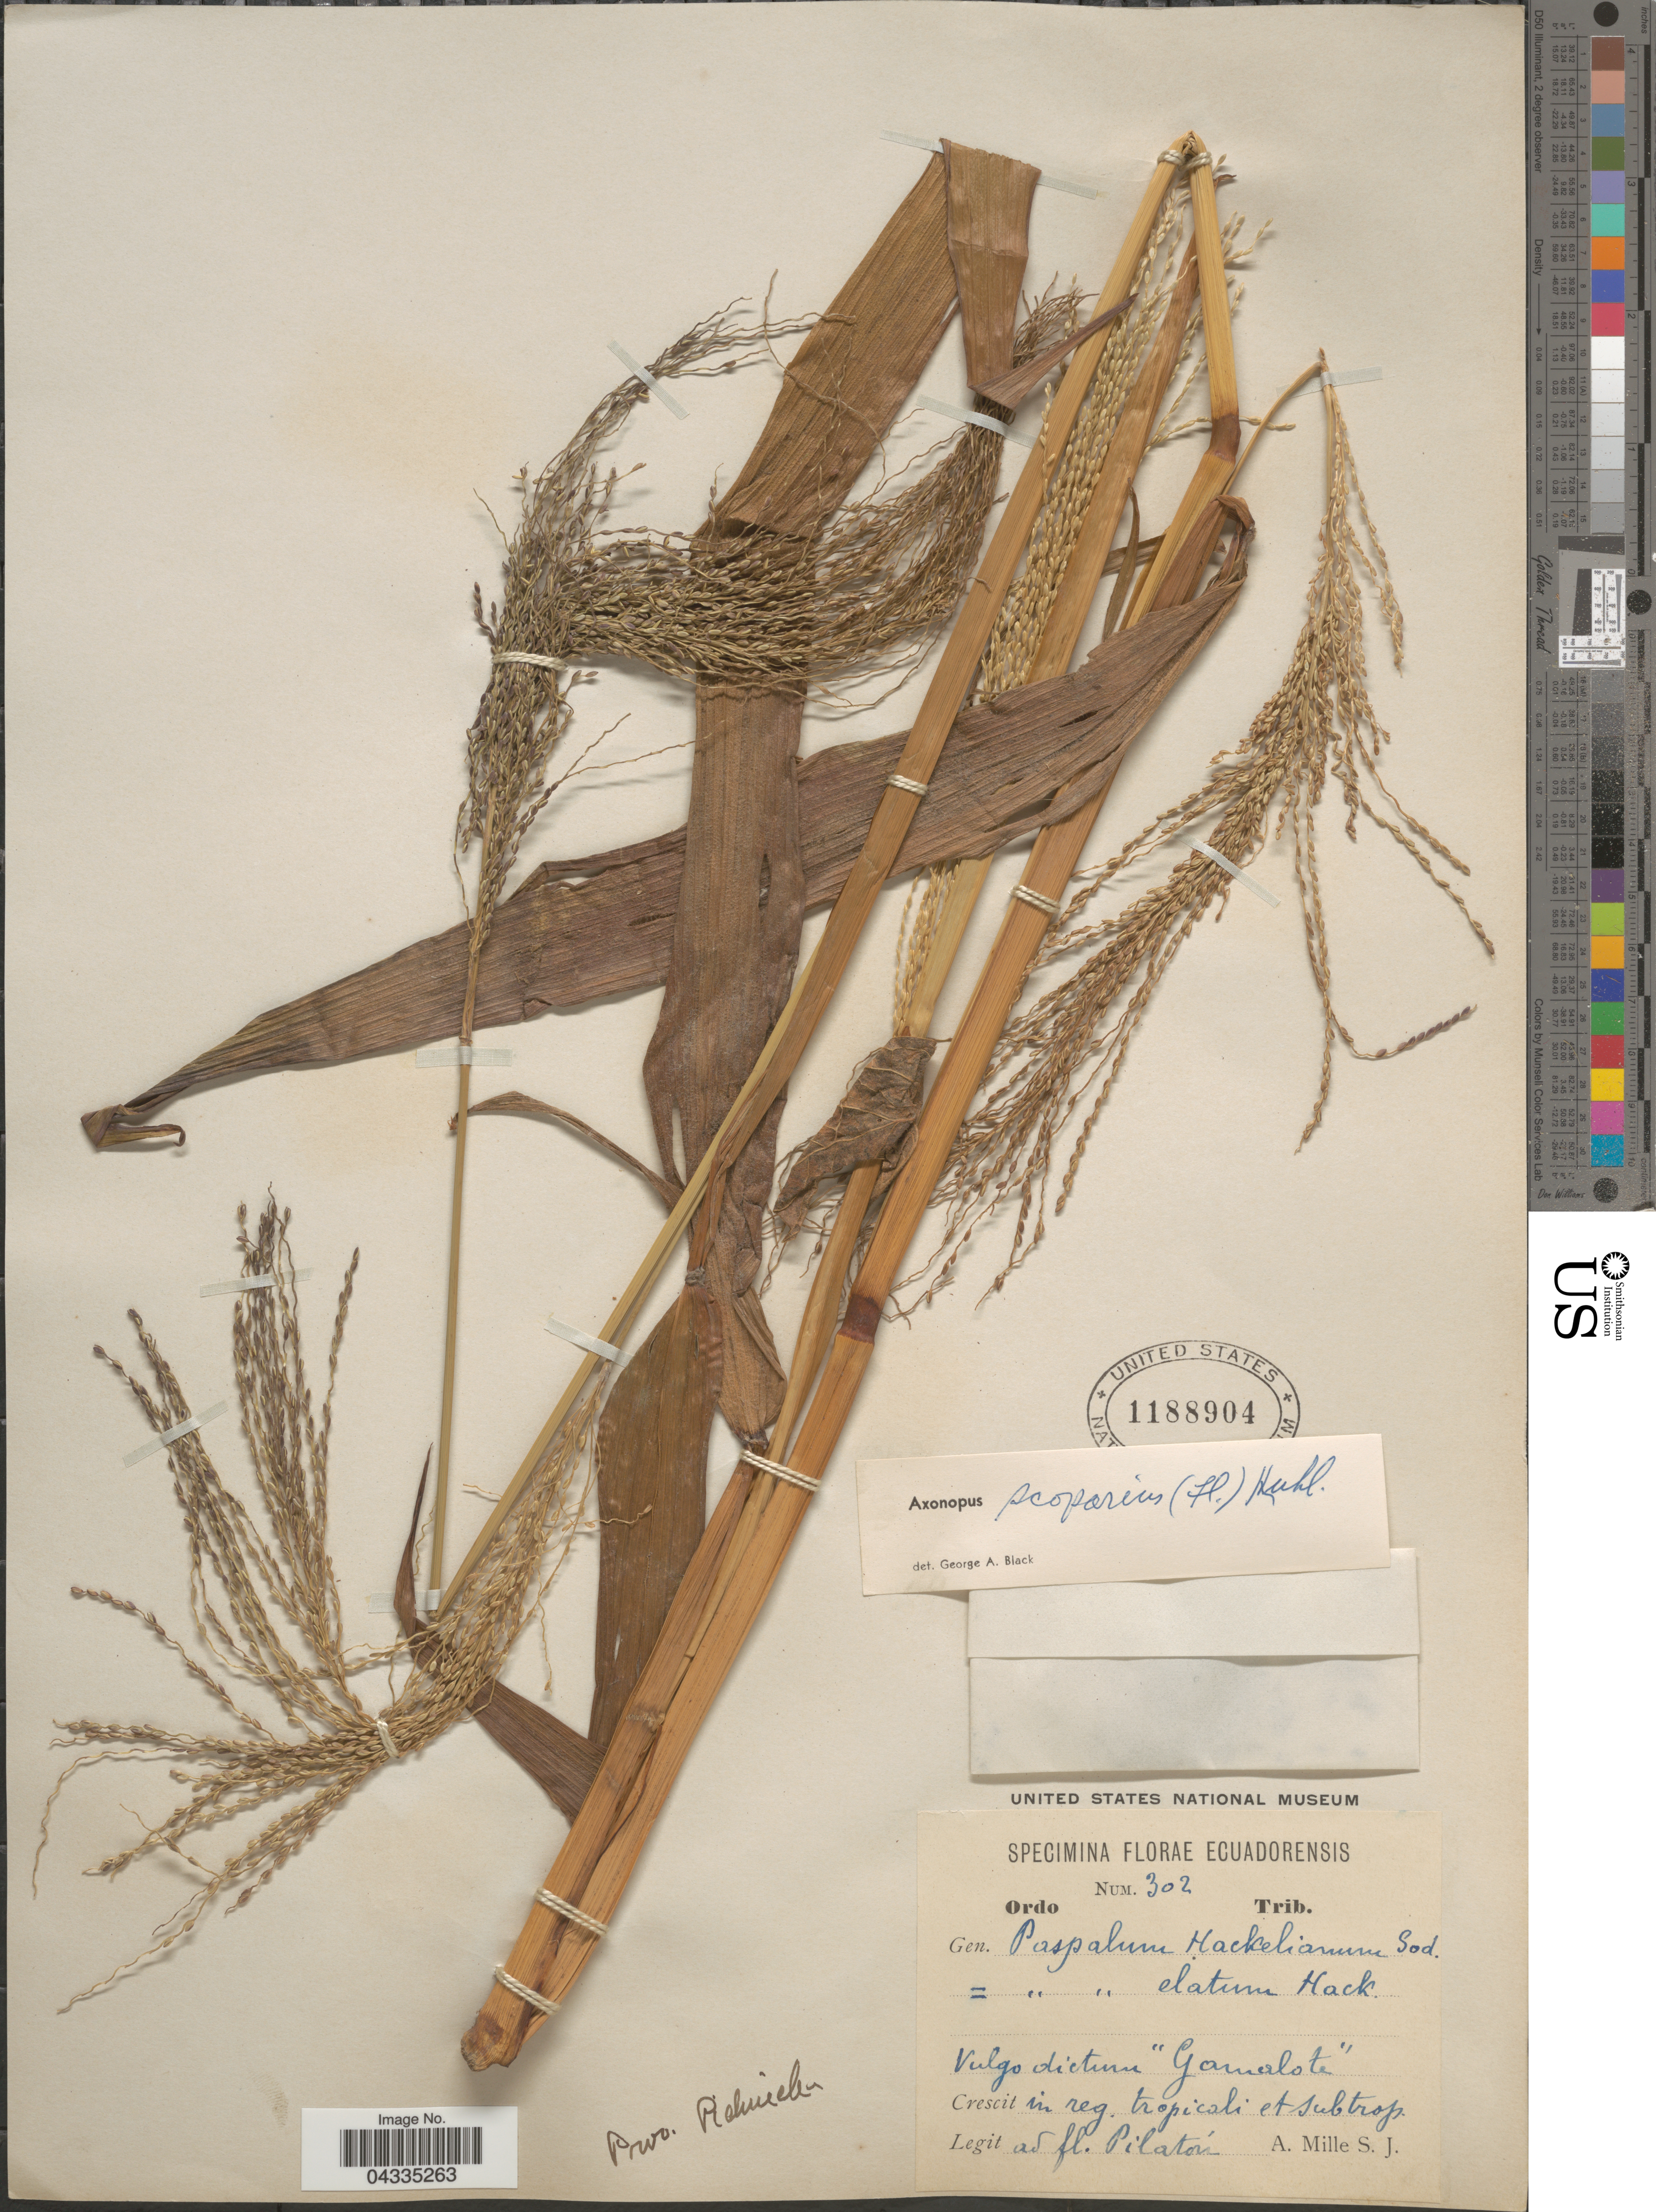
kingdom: Plantae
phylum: Tracheophyta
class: Liliopsida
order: Poales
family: Poaceae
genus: Axonopus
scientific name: Axonopus scoparius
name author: (Flüggé) Kuhlm.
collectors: A. Mille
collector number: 302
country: Ecuador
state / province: Pichincha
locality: Crescit in reg. tropicali et subtrop. ad fl. Pilatón.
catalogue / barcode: US 1188904